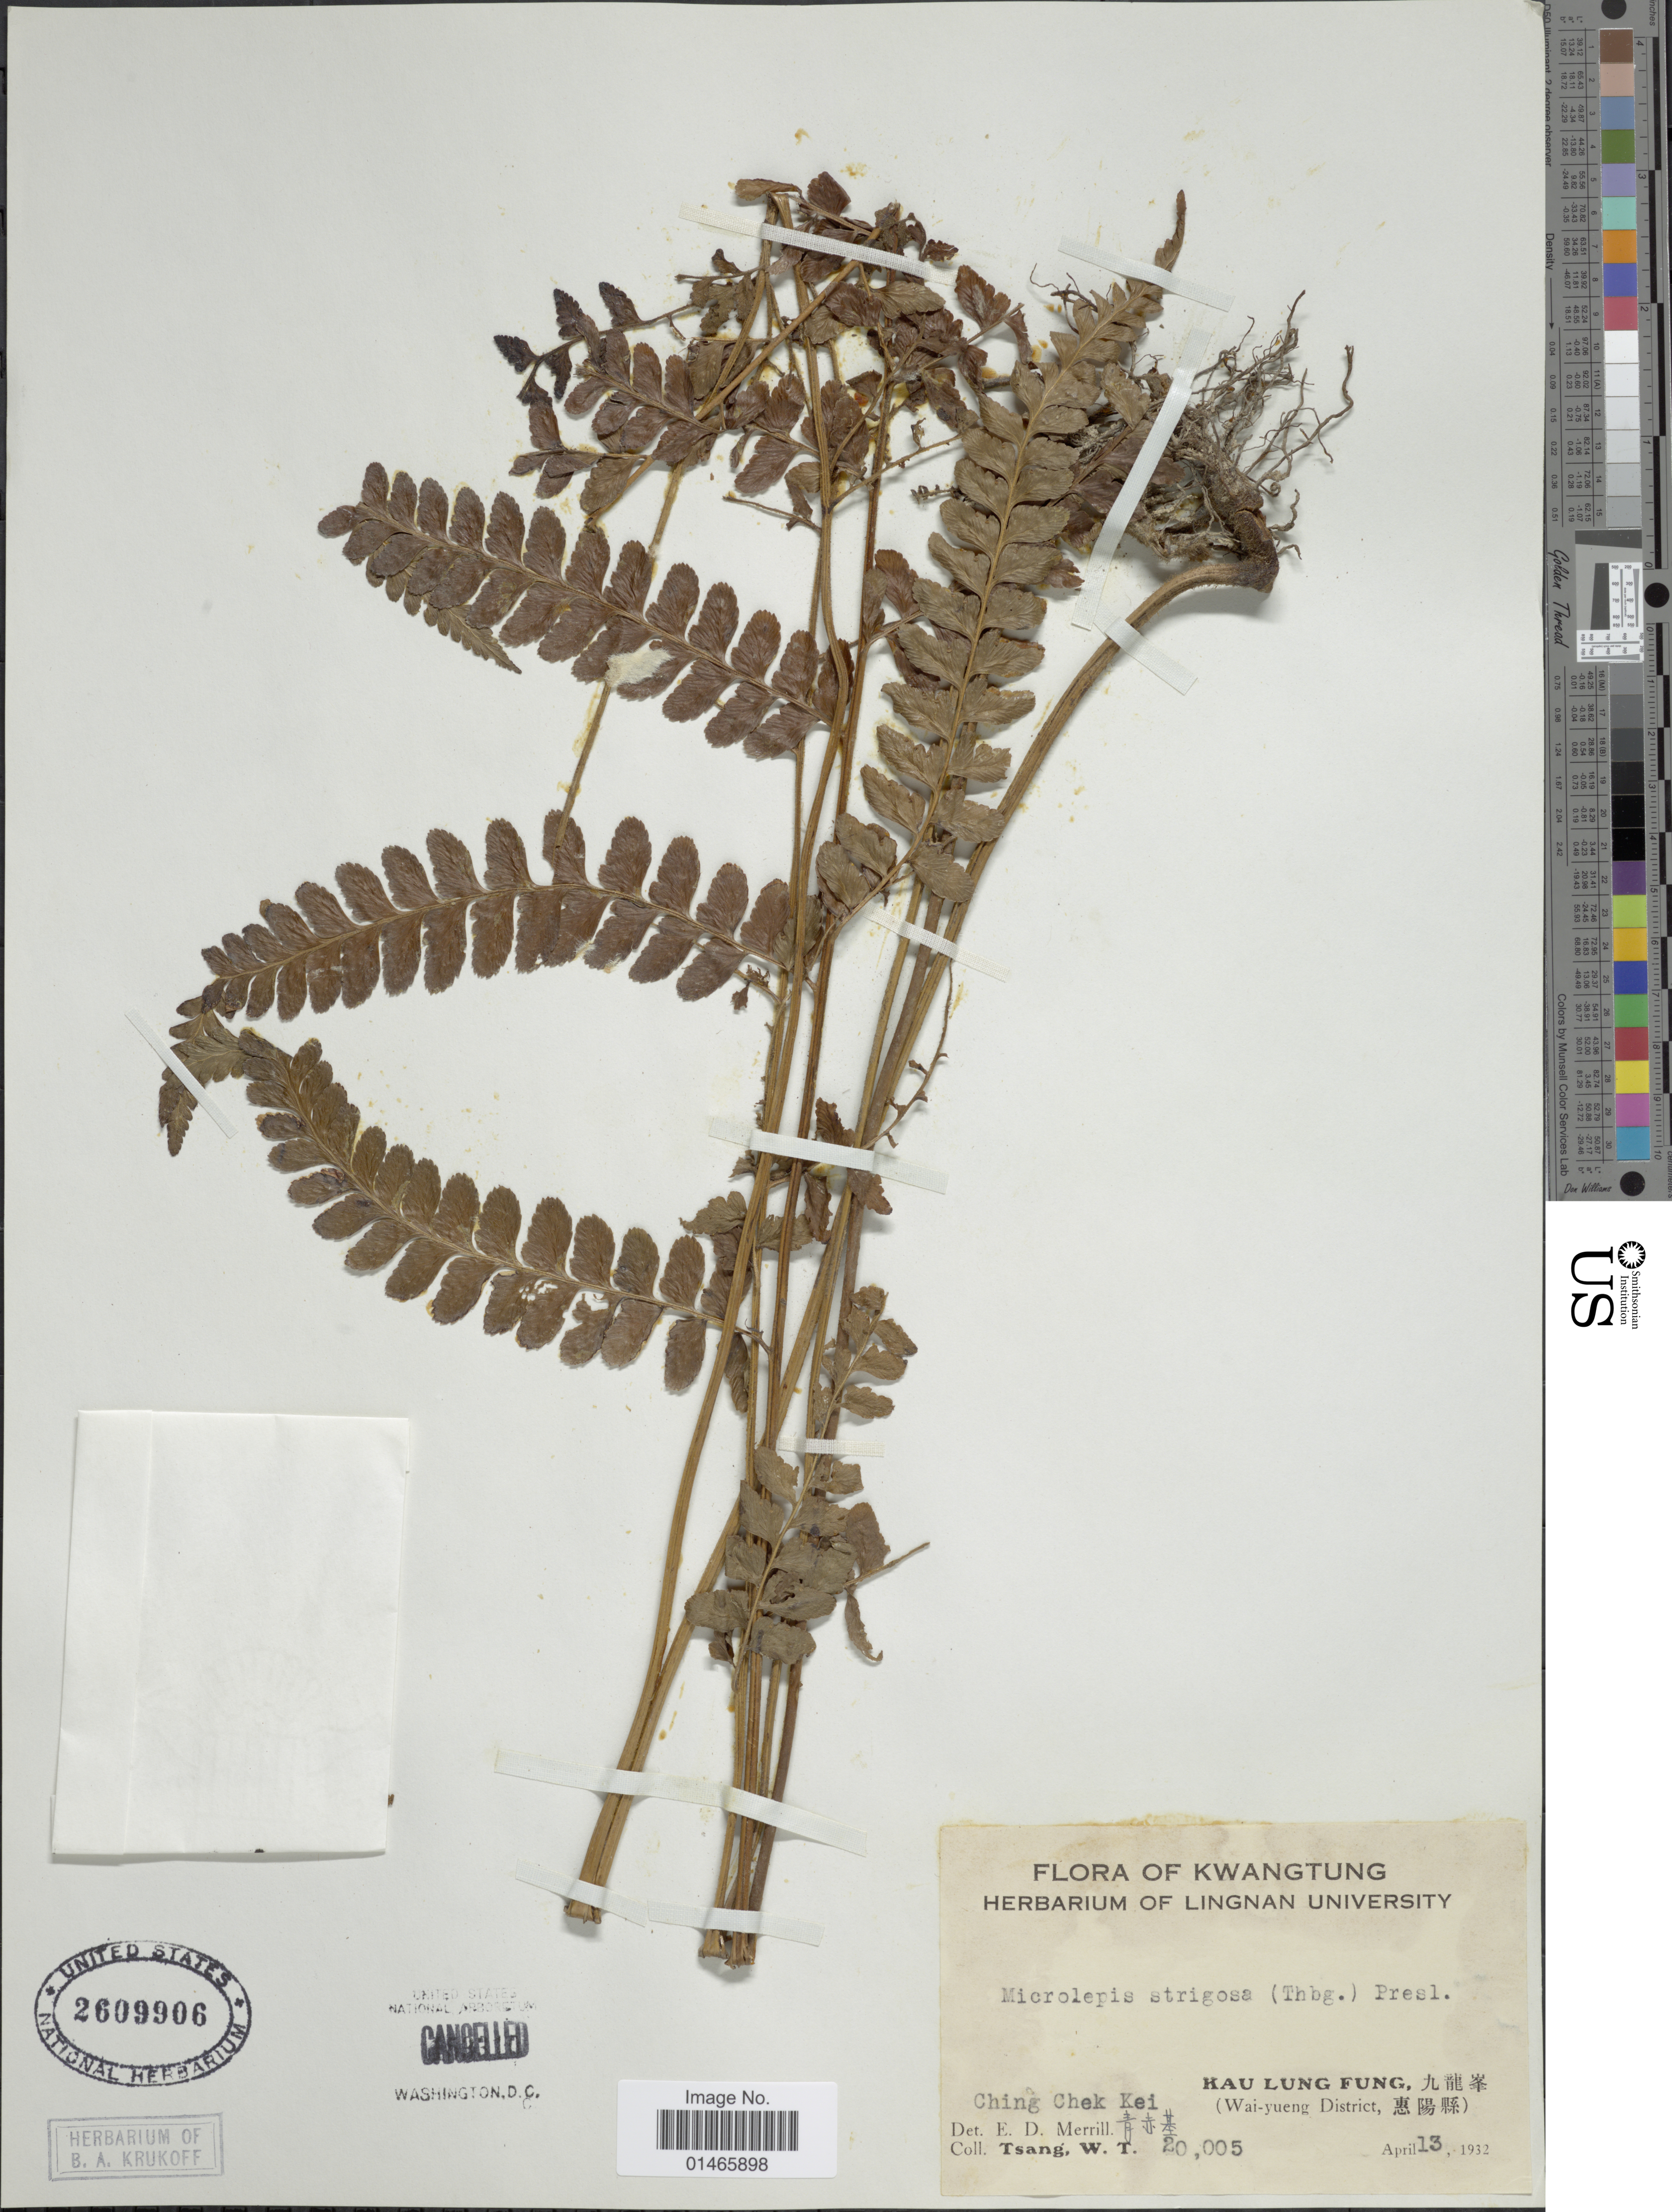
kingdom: Plantae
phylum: Tracheophyta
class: Polypodiopsida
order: Polypodiales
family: Dennstaedtiaceae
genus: Microlepia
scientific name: Microlepia strigosa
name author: (Thunb.) J. Presl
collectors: W. T. Tsang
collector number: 20005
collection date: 1932-04-13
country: China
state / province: Guangdong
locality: Kwangtung, Kau Lung Fung ( Wai-yueng District), Ching Chek Kei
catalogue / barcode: US 2609906